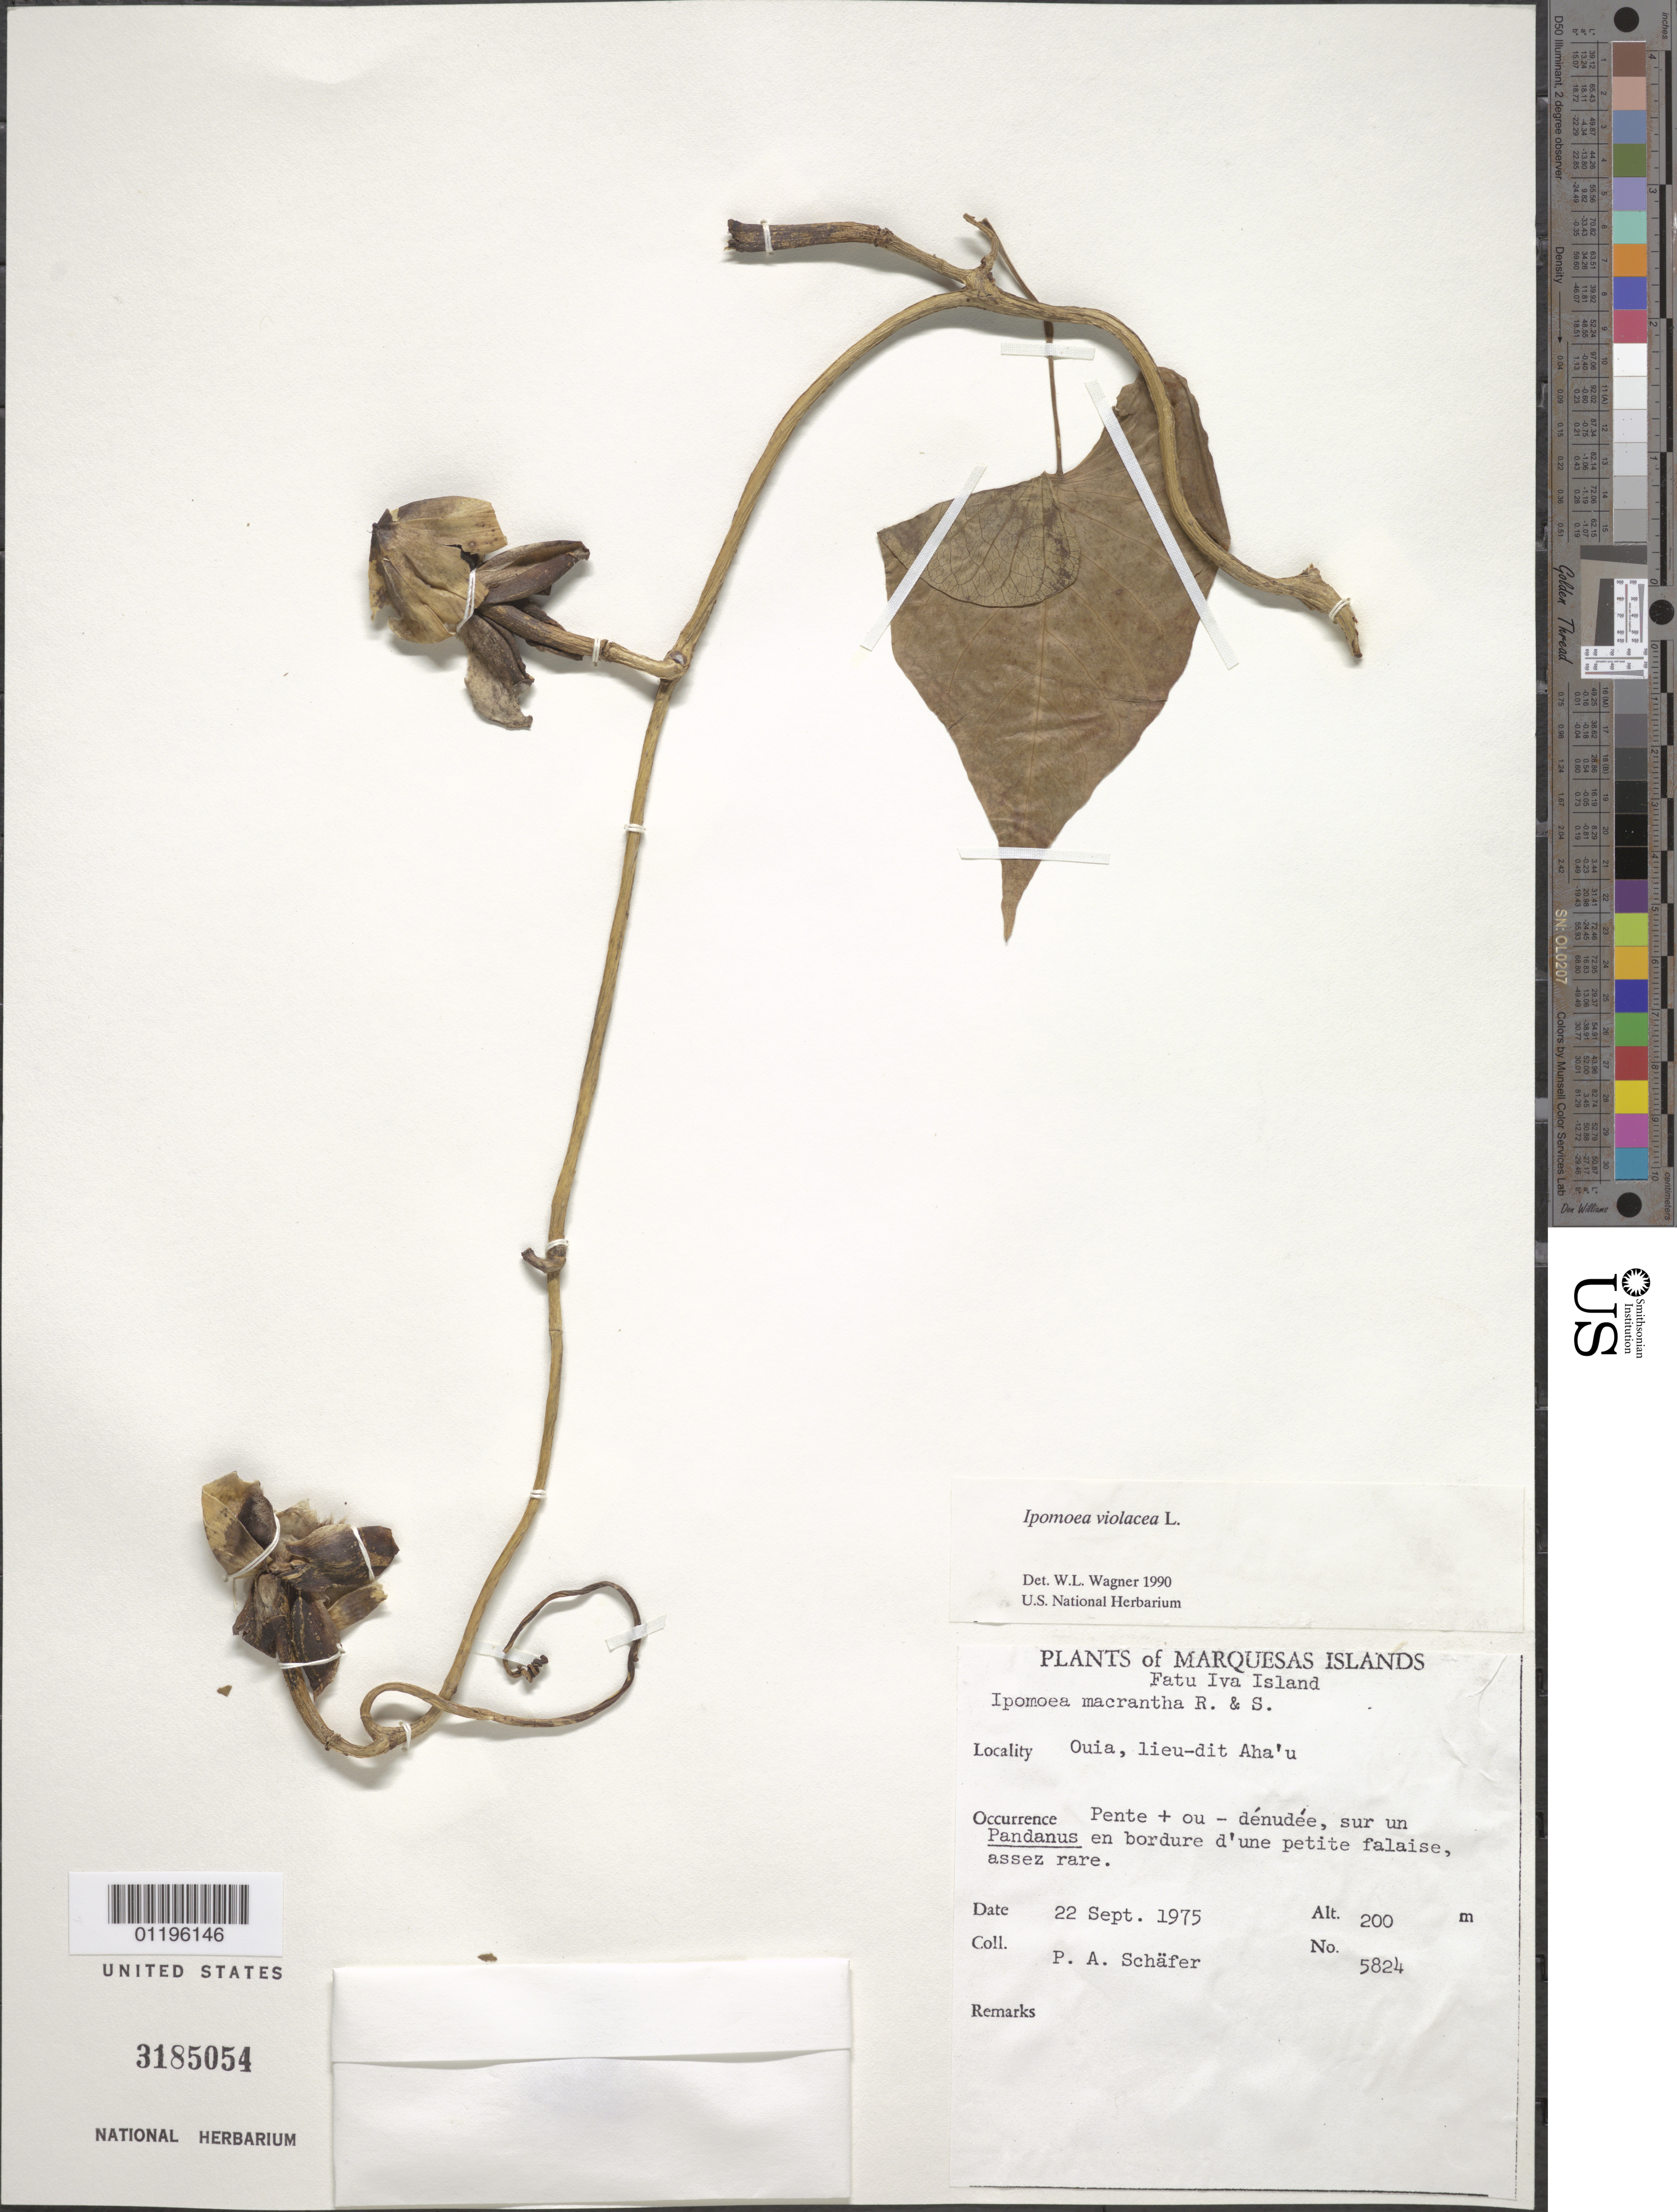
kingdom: Plantae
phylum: Tracheophyta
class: Magnoliopsida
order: Solanales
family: Convolvulaceae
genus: Ipomoea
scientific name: Ipomoea violacea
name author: L.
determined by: Wagner, W. L., (BOT), Smithsonian Institution - National Museum of Natural History (UNITED STATES)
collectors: P. A. Schäfer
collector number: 5824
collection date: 1975-09-22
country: French Polynesia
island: Fatu Hiva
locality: Ouia, lieu-dit Aha'u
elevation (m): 200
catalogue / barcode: US 3185054